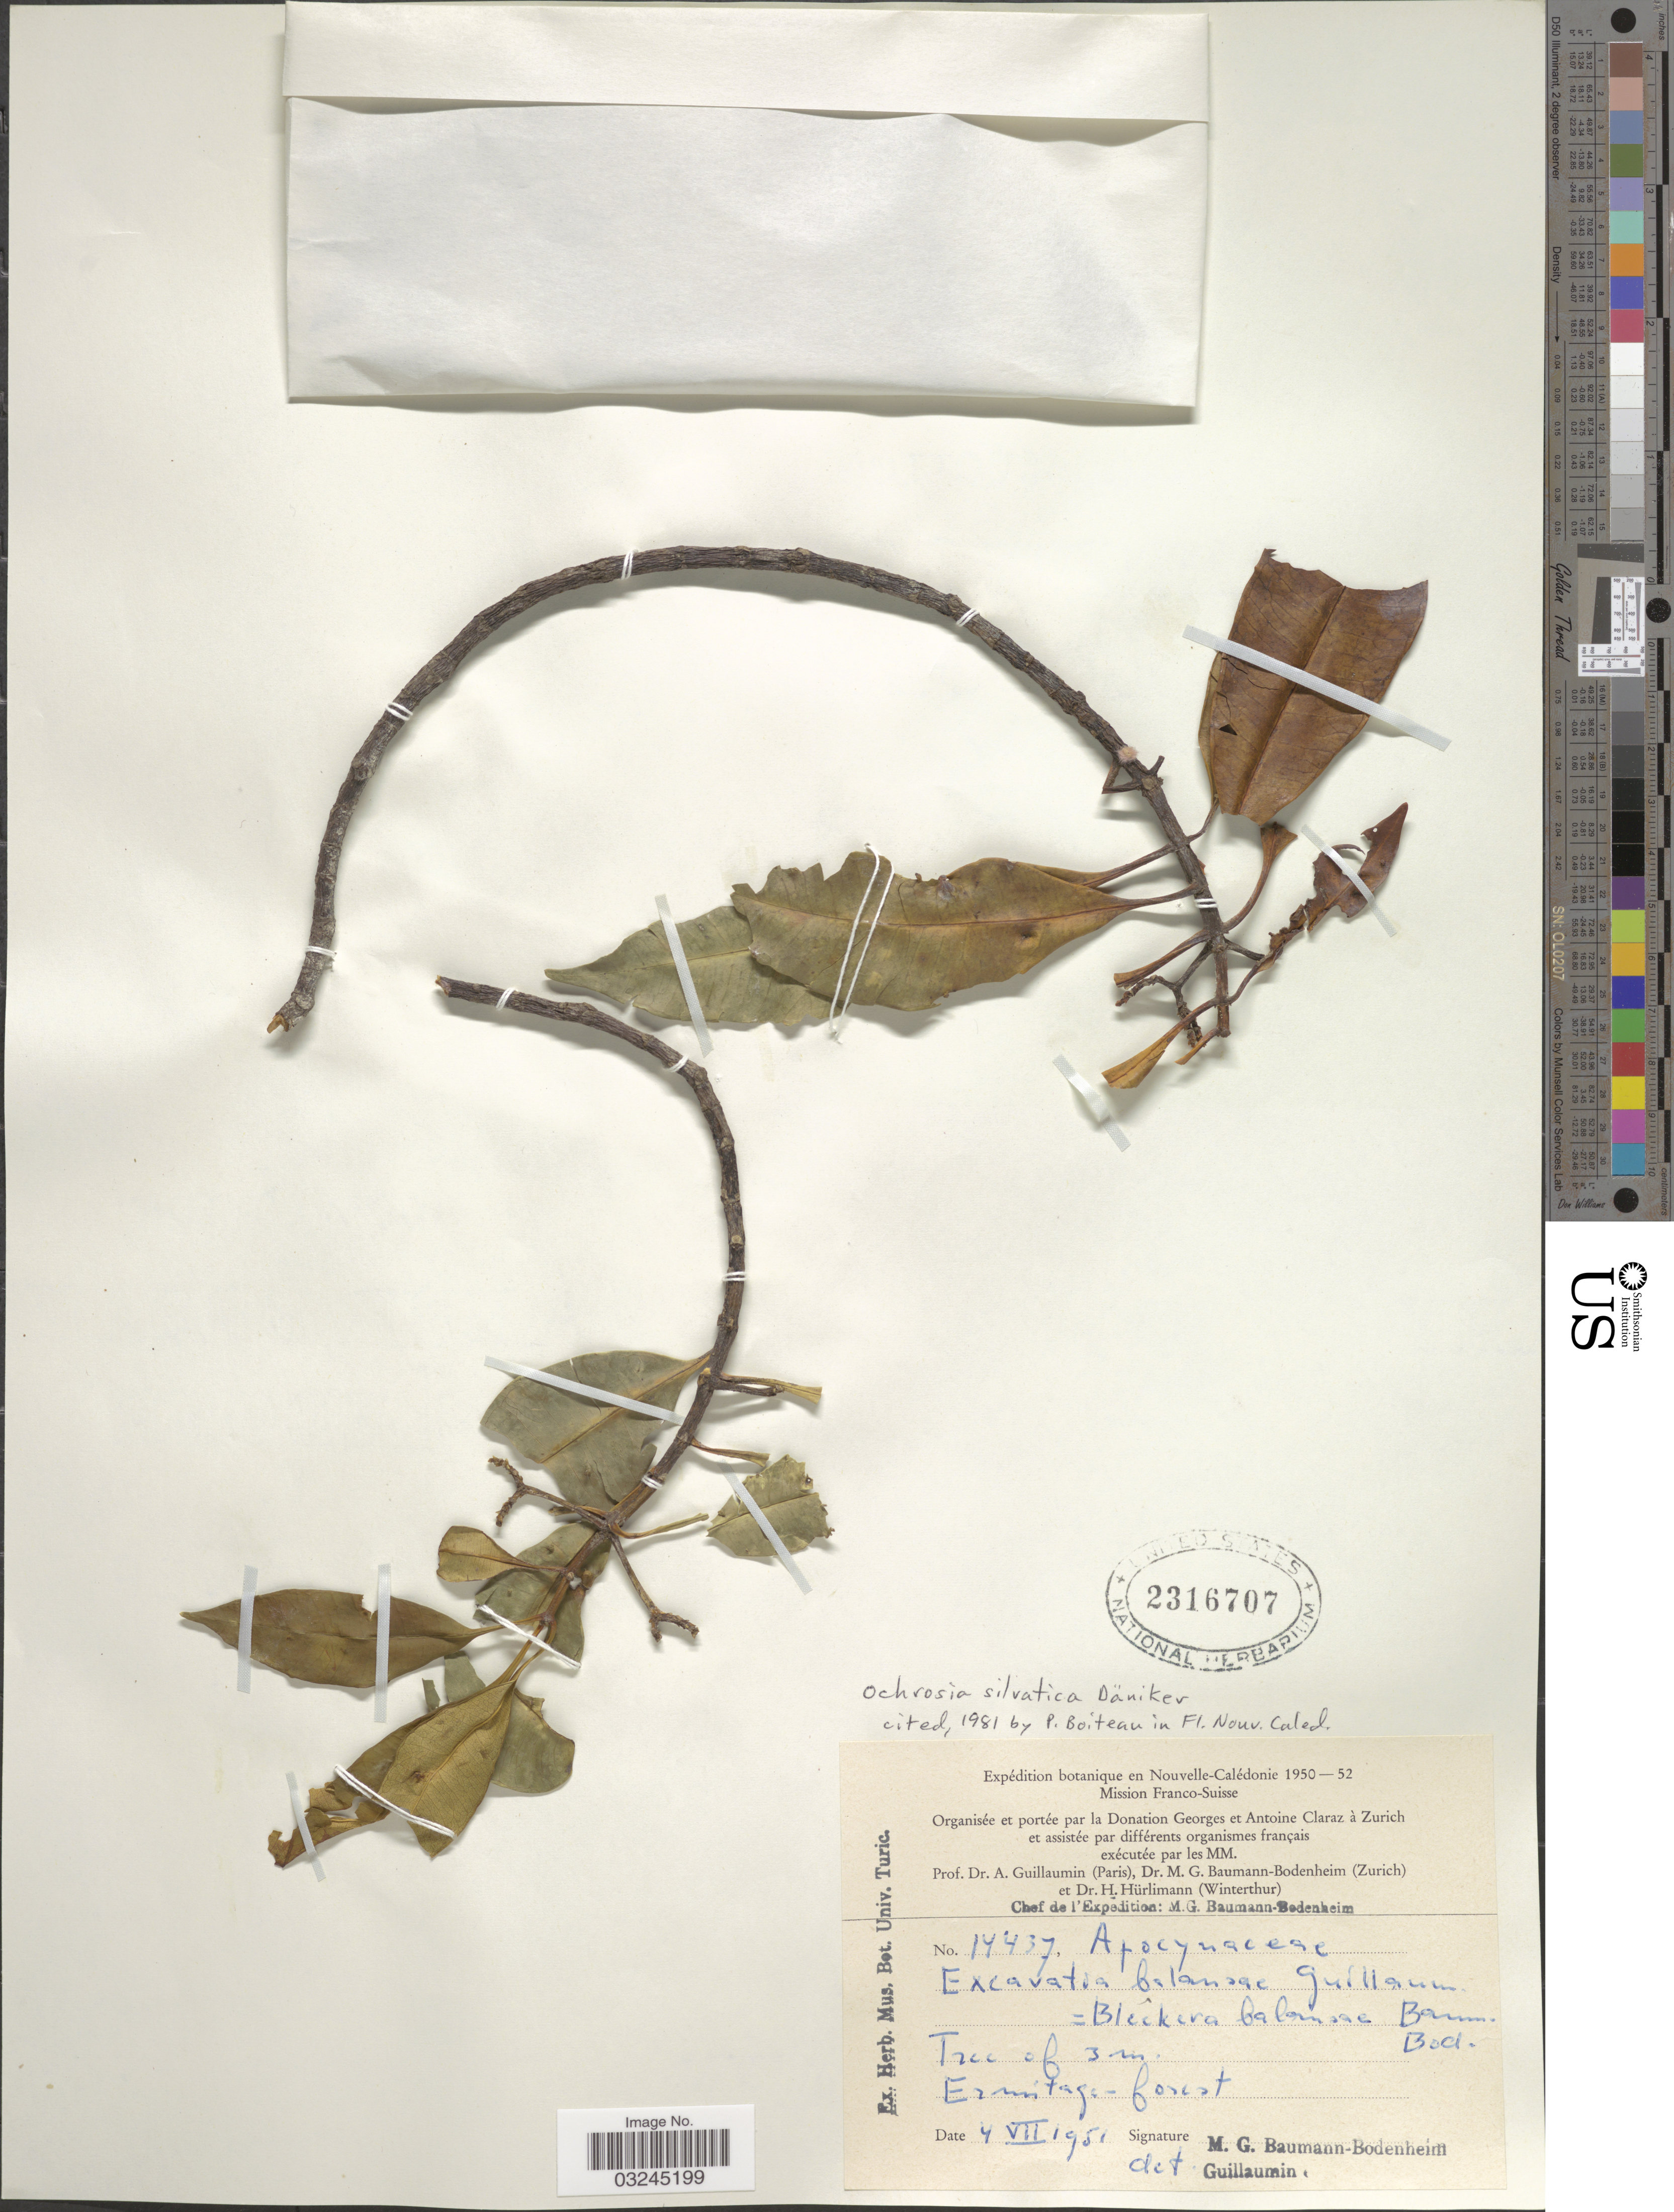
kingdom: Plantae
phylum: Tracheophyta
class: Magnoliopsida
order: Gentianales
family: Apocynaceae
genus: Ochrosia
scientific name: Ochrosia silvatica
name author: Däniker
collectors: M. G. Baumann-Bodenheim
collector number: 14437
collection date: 1951-07-04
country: New Caledonia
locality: Ermitage-forest.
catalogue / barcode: US 2316707